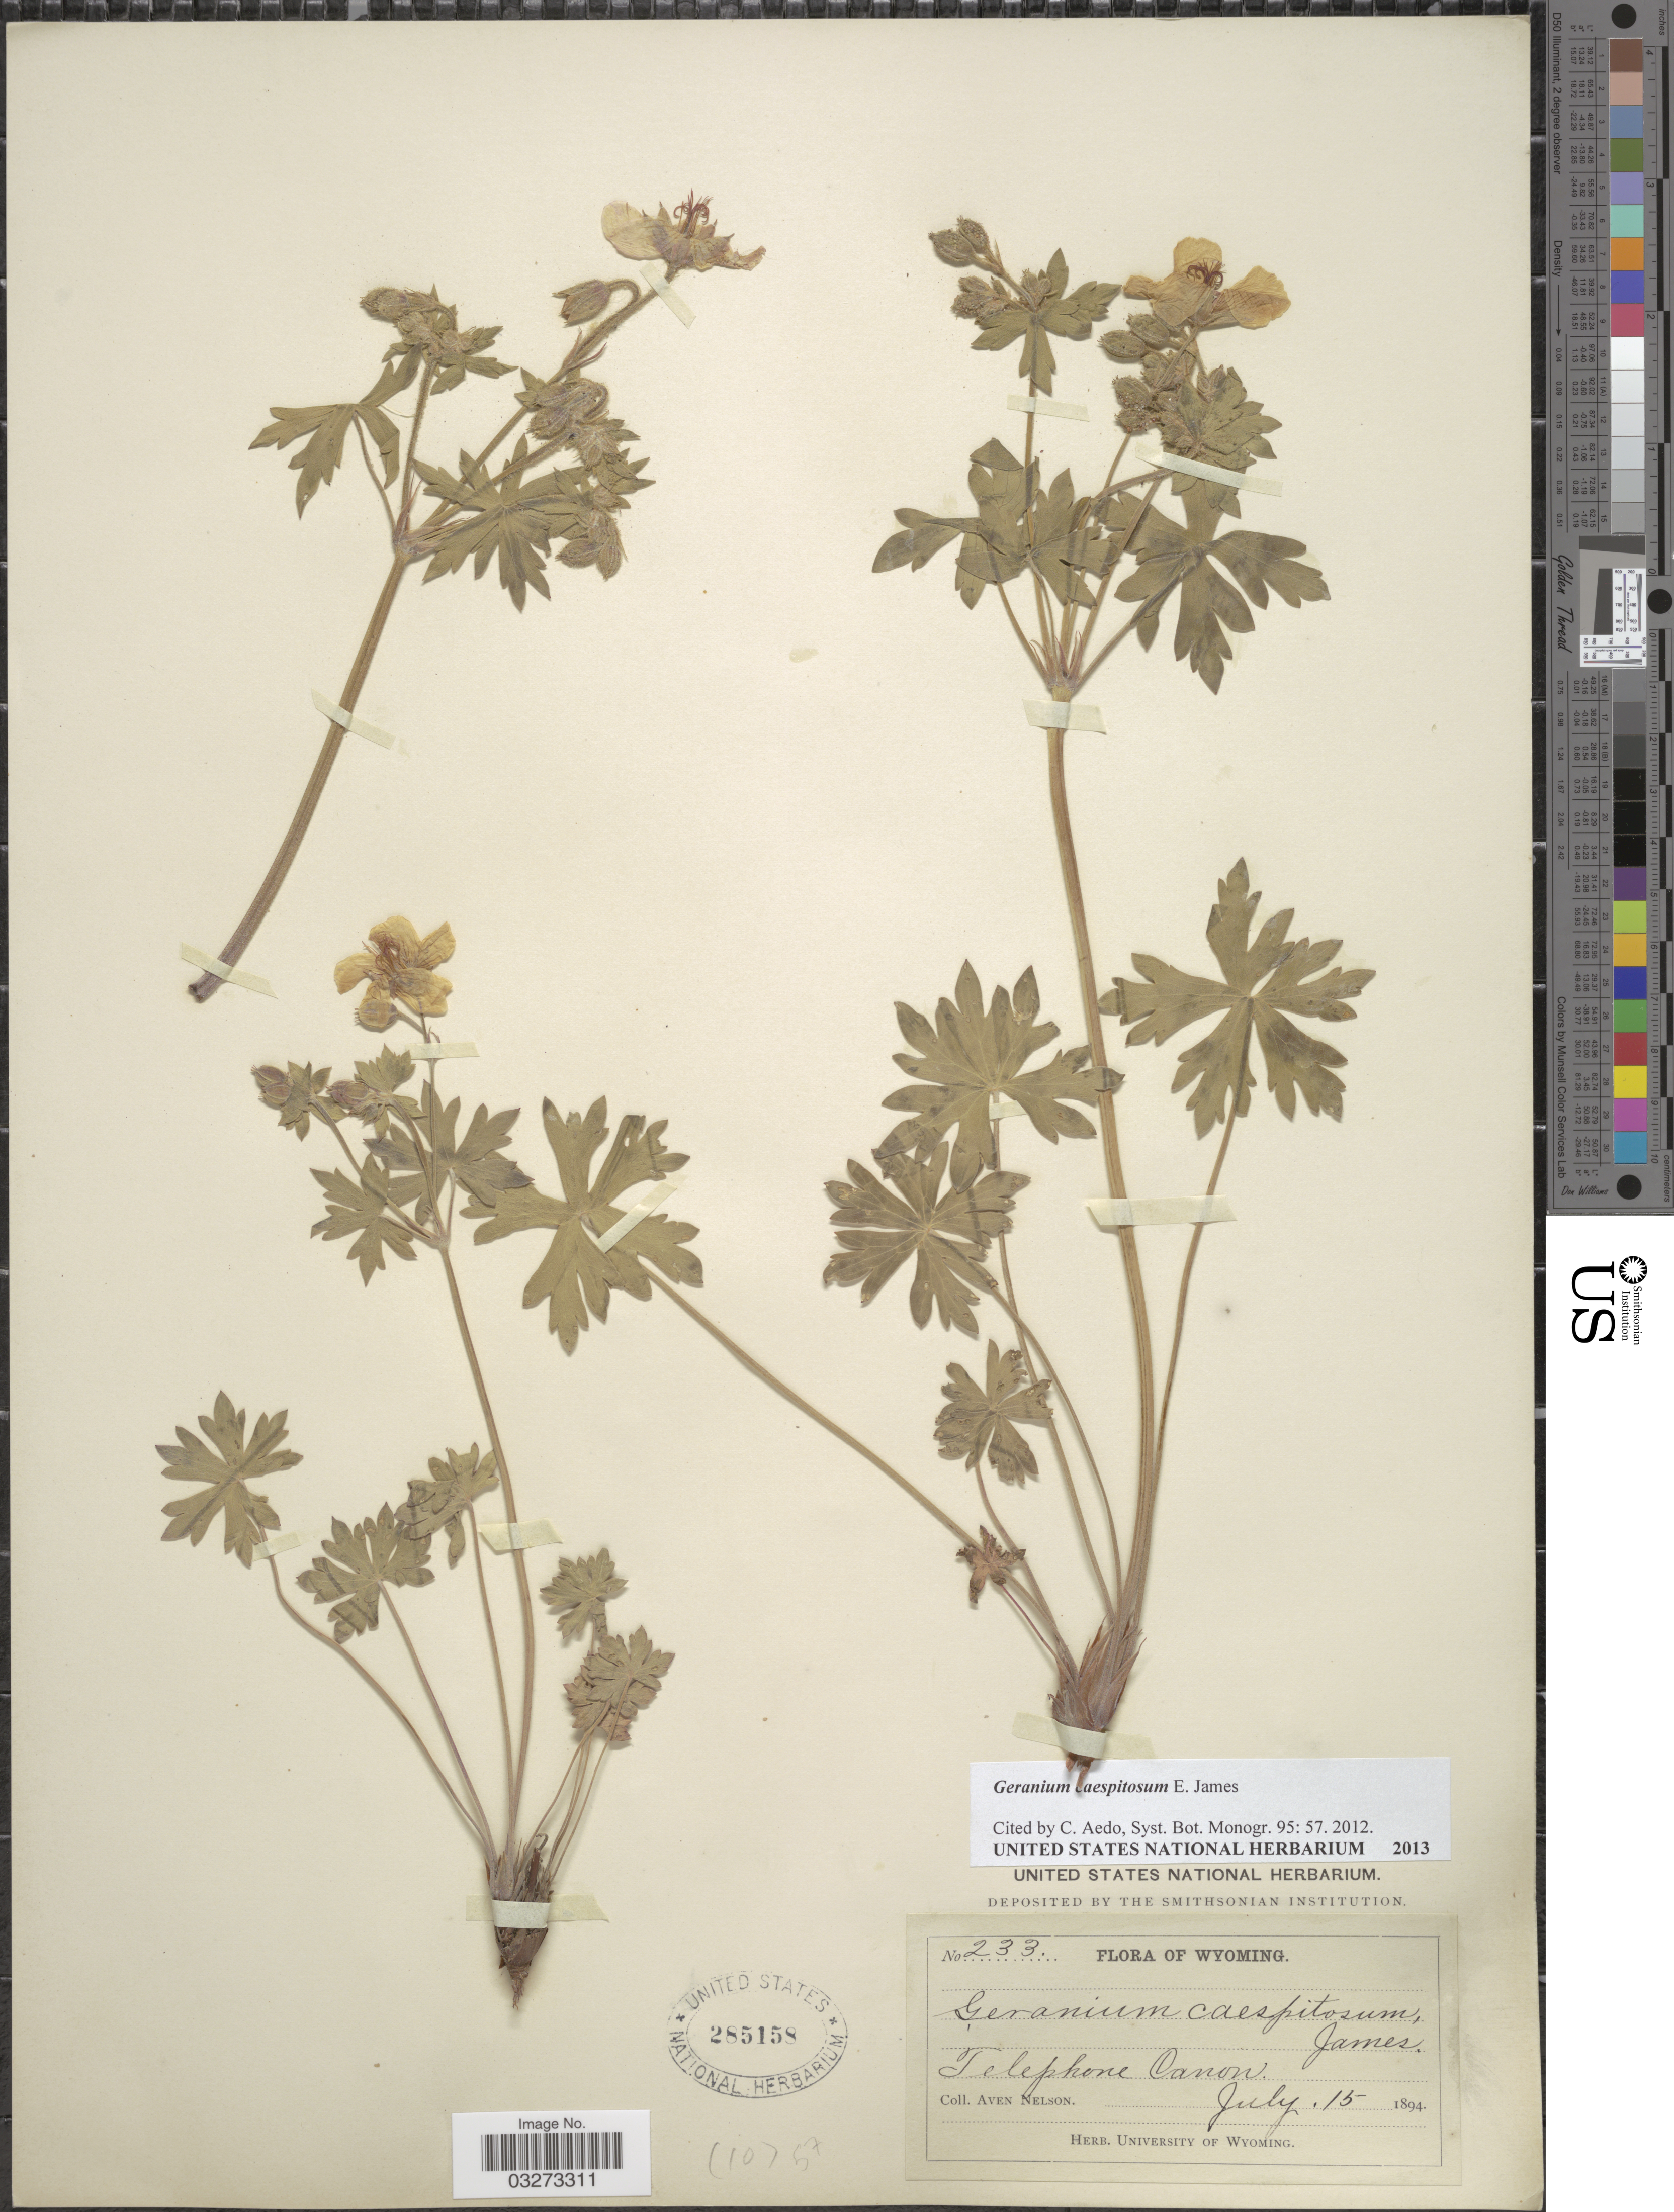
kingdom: Plantae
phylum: Tracheophyta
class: Magnoliopsida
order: Geraniales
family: Geraniaceae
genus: Geranium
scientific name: Geranium caespitosum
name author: E. James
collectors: A. Nelson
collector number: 233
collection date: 1894-07-15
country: United States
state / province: Wyoming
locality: Telephone Canon.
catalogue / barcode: US 285158